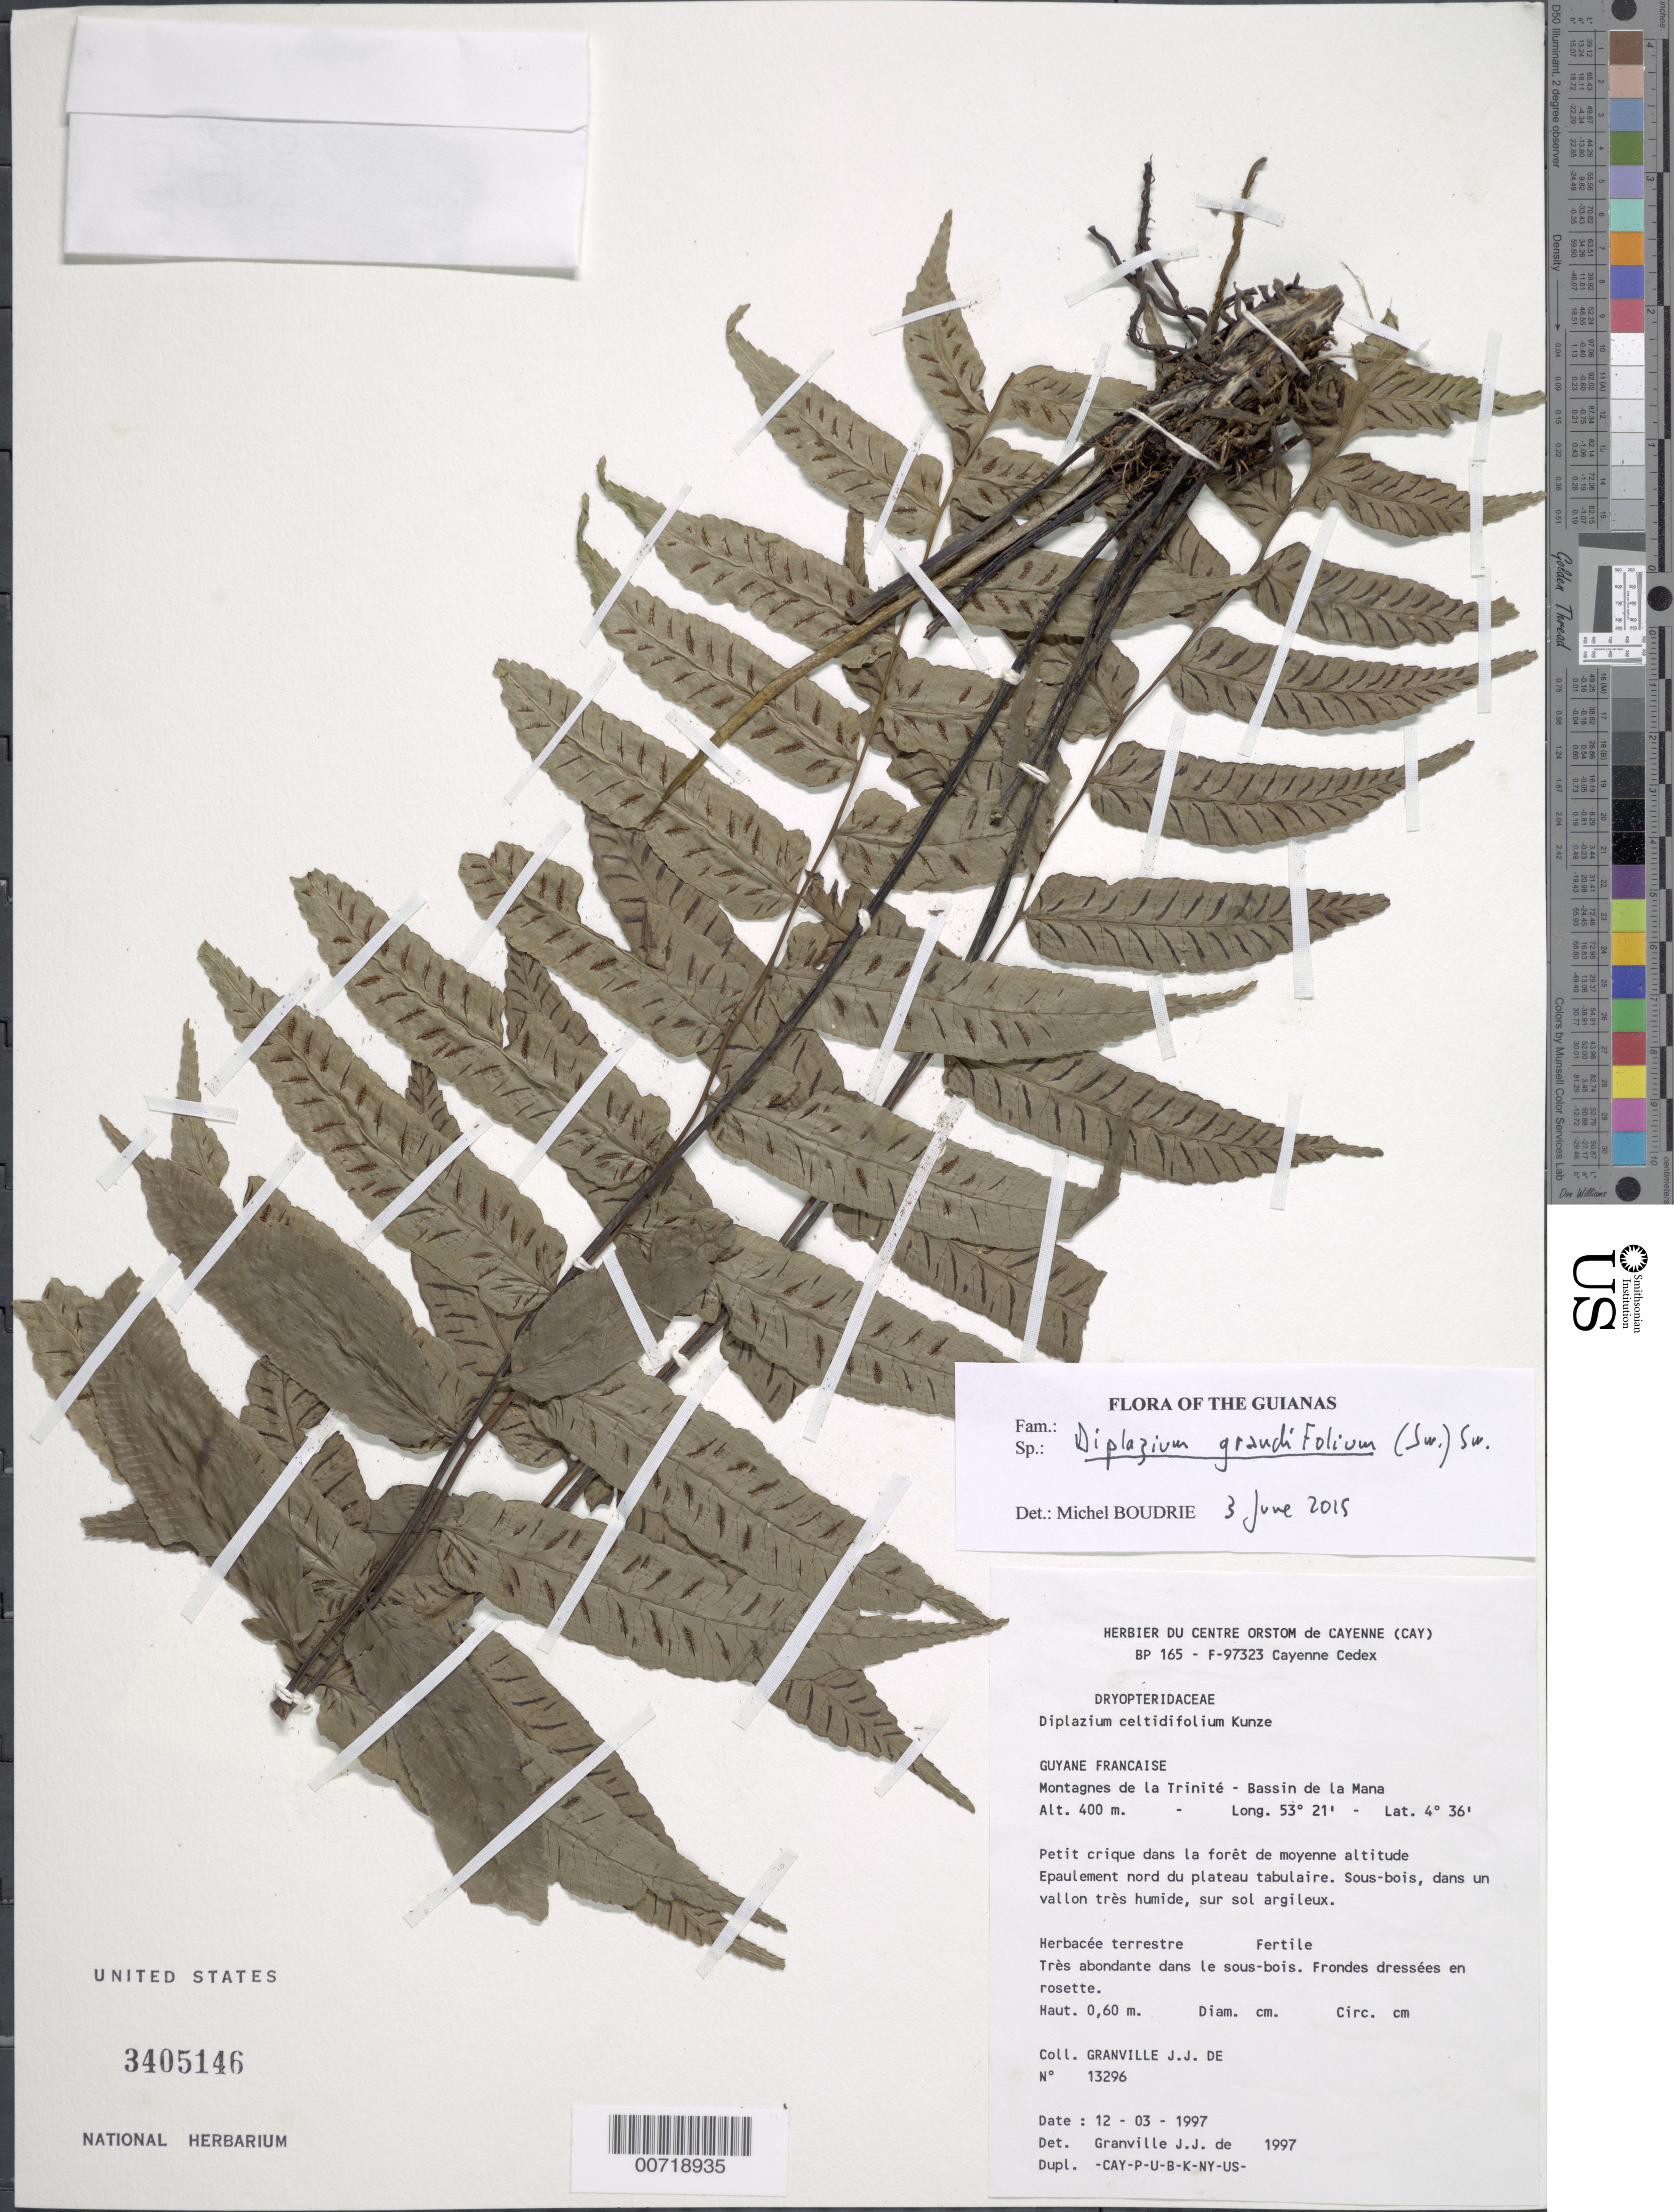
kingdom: Plantae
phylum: Tracheophyta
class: Polypodiopsida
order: Polypodiales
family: Athyriaceae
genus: Diplazium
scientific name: Diplazium grandifolium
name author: Sw.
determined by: Boudrie, M.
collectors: J.-J. de Granville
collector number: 13296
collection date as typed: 12-Mar-97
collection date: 1997-03-12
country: French Guiana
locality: Montagnes de la Trinité, Bassin de la Mana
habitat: Small creek in forest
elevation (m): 400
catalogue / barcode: US 3405146